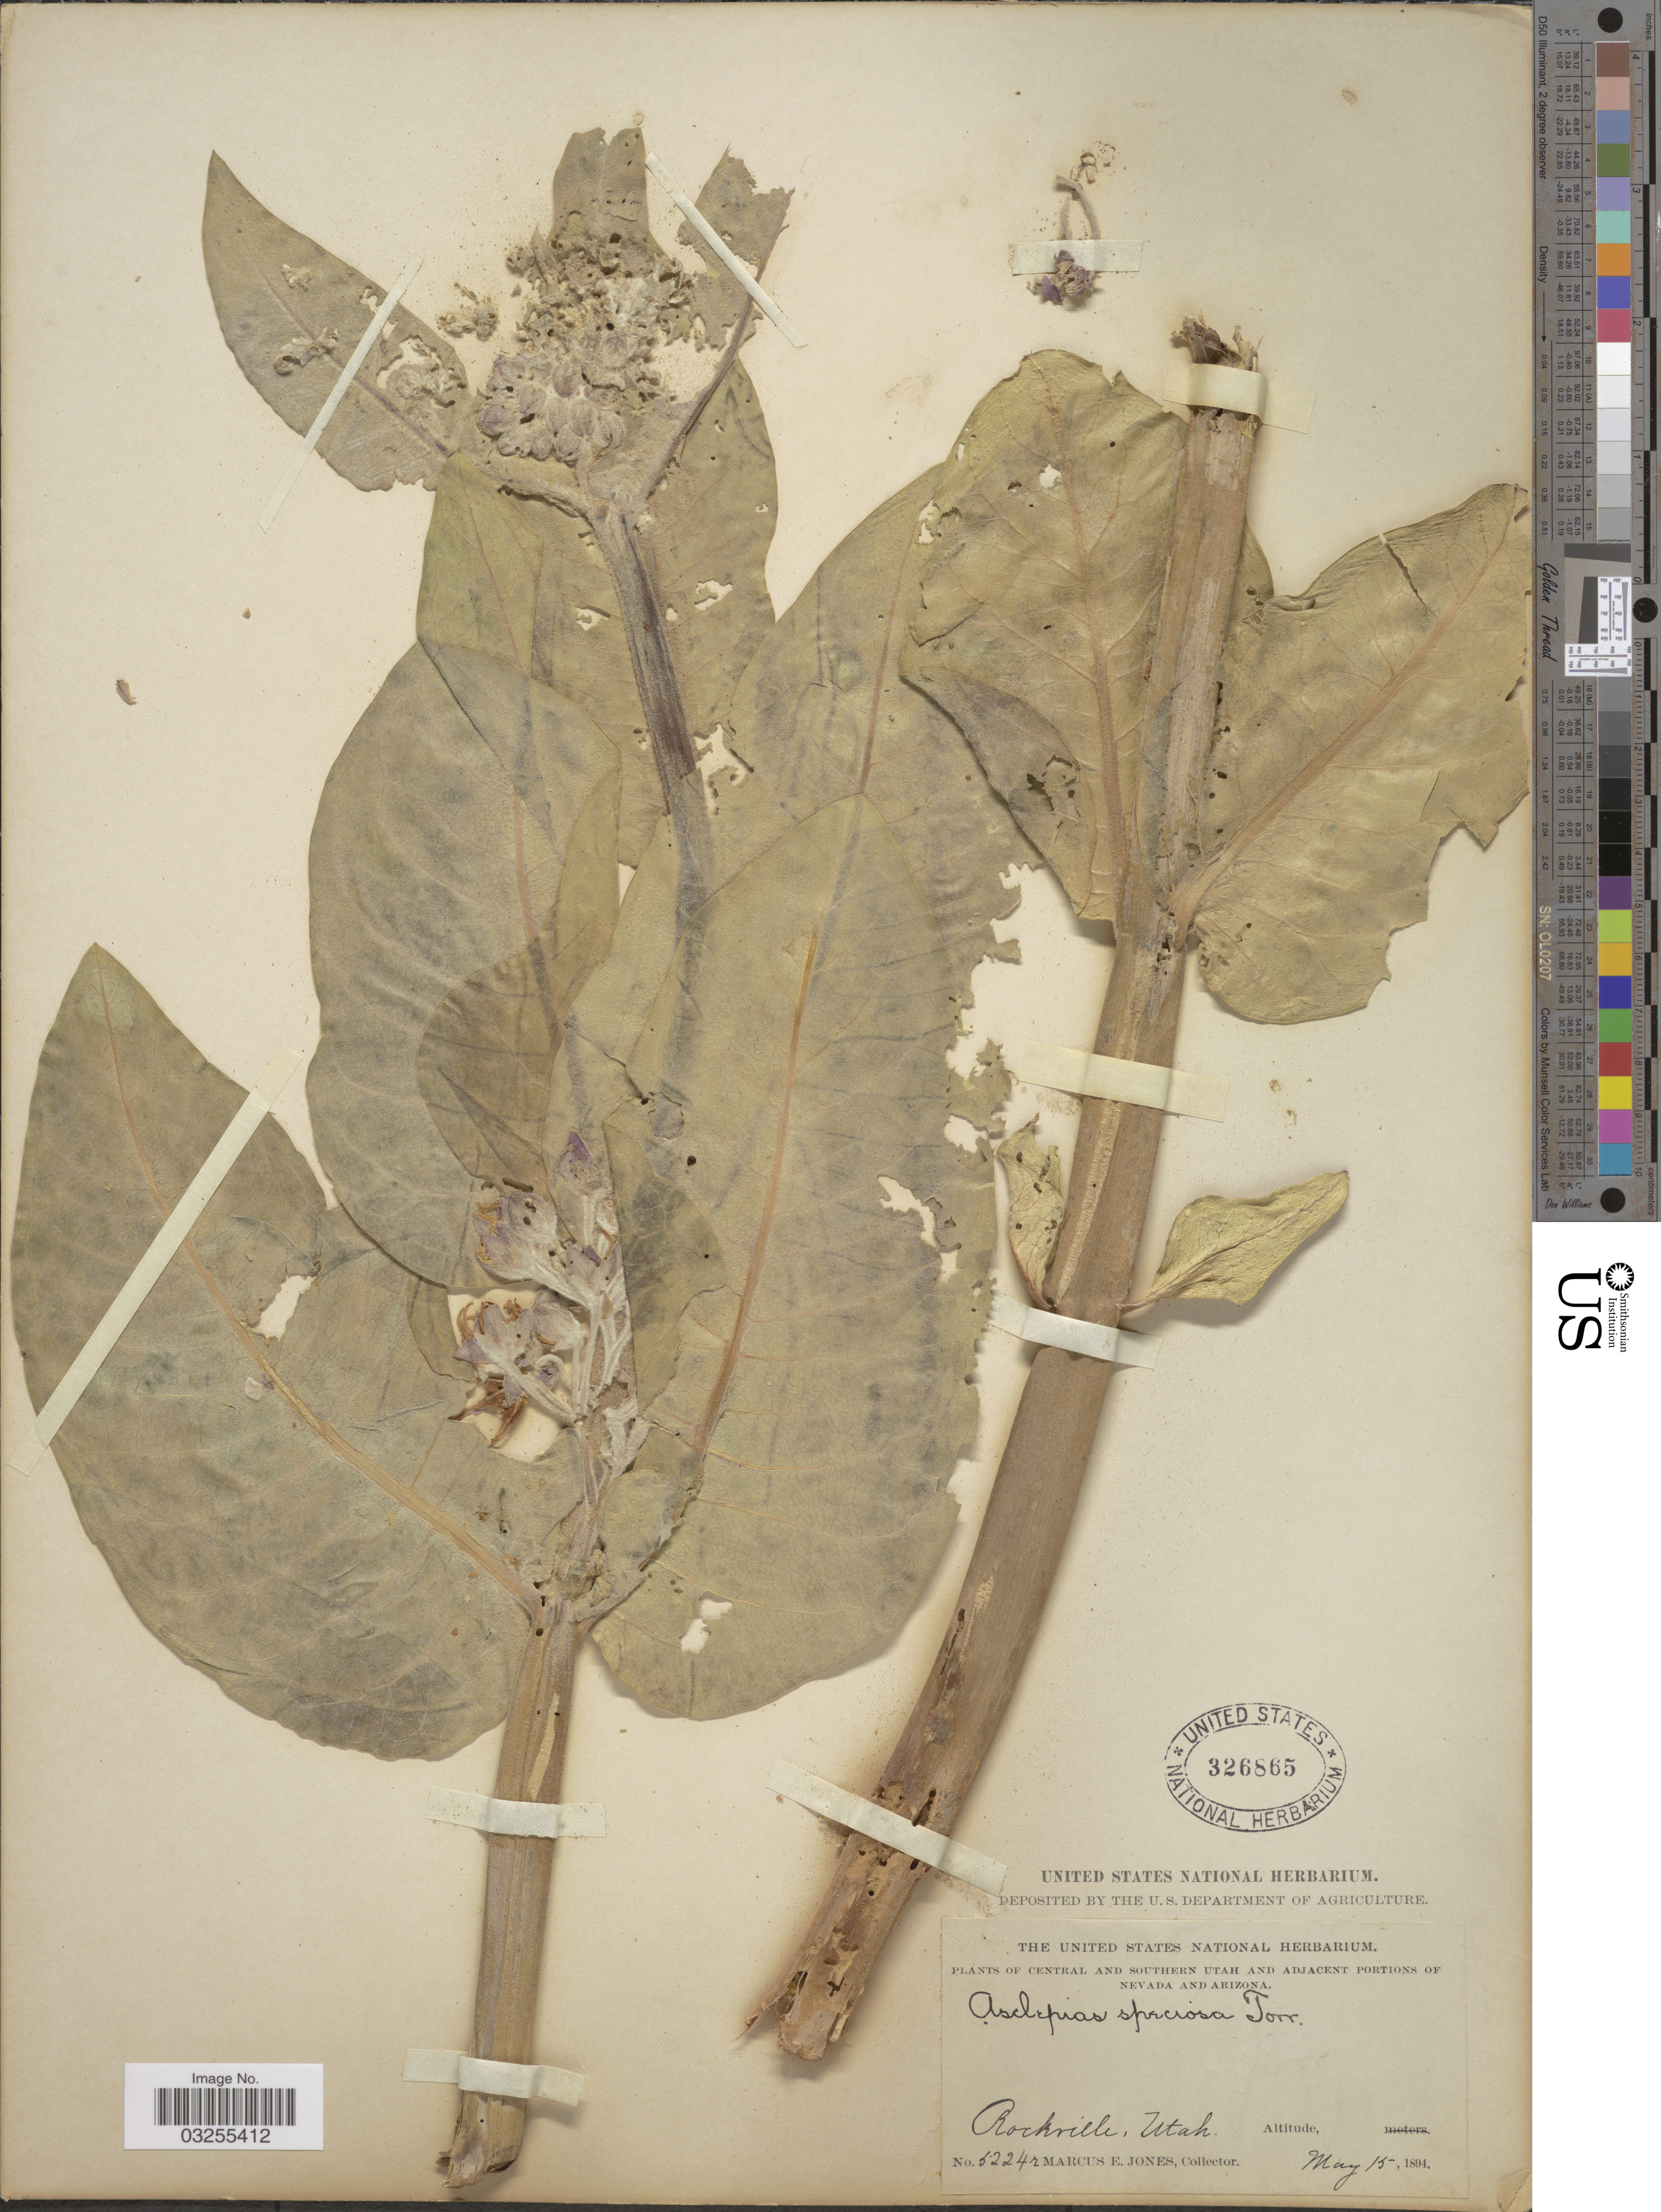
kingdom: Plantae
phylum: Tracheophyta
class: Magnoliopsida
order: Gentianales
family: Apocynaceae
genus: Asclepias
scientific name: Asclepias speciosa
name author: Torr.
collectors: M. E. Jones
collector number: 5224r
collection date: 1894-05-15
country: United States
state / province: Utah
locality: Central and Southern Utah, Rockville.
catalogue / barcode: US 326865